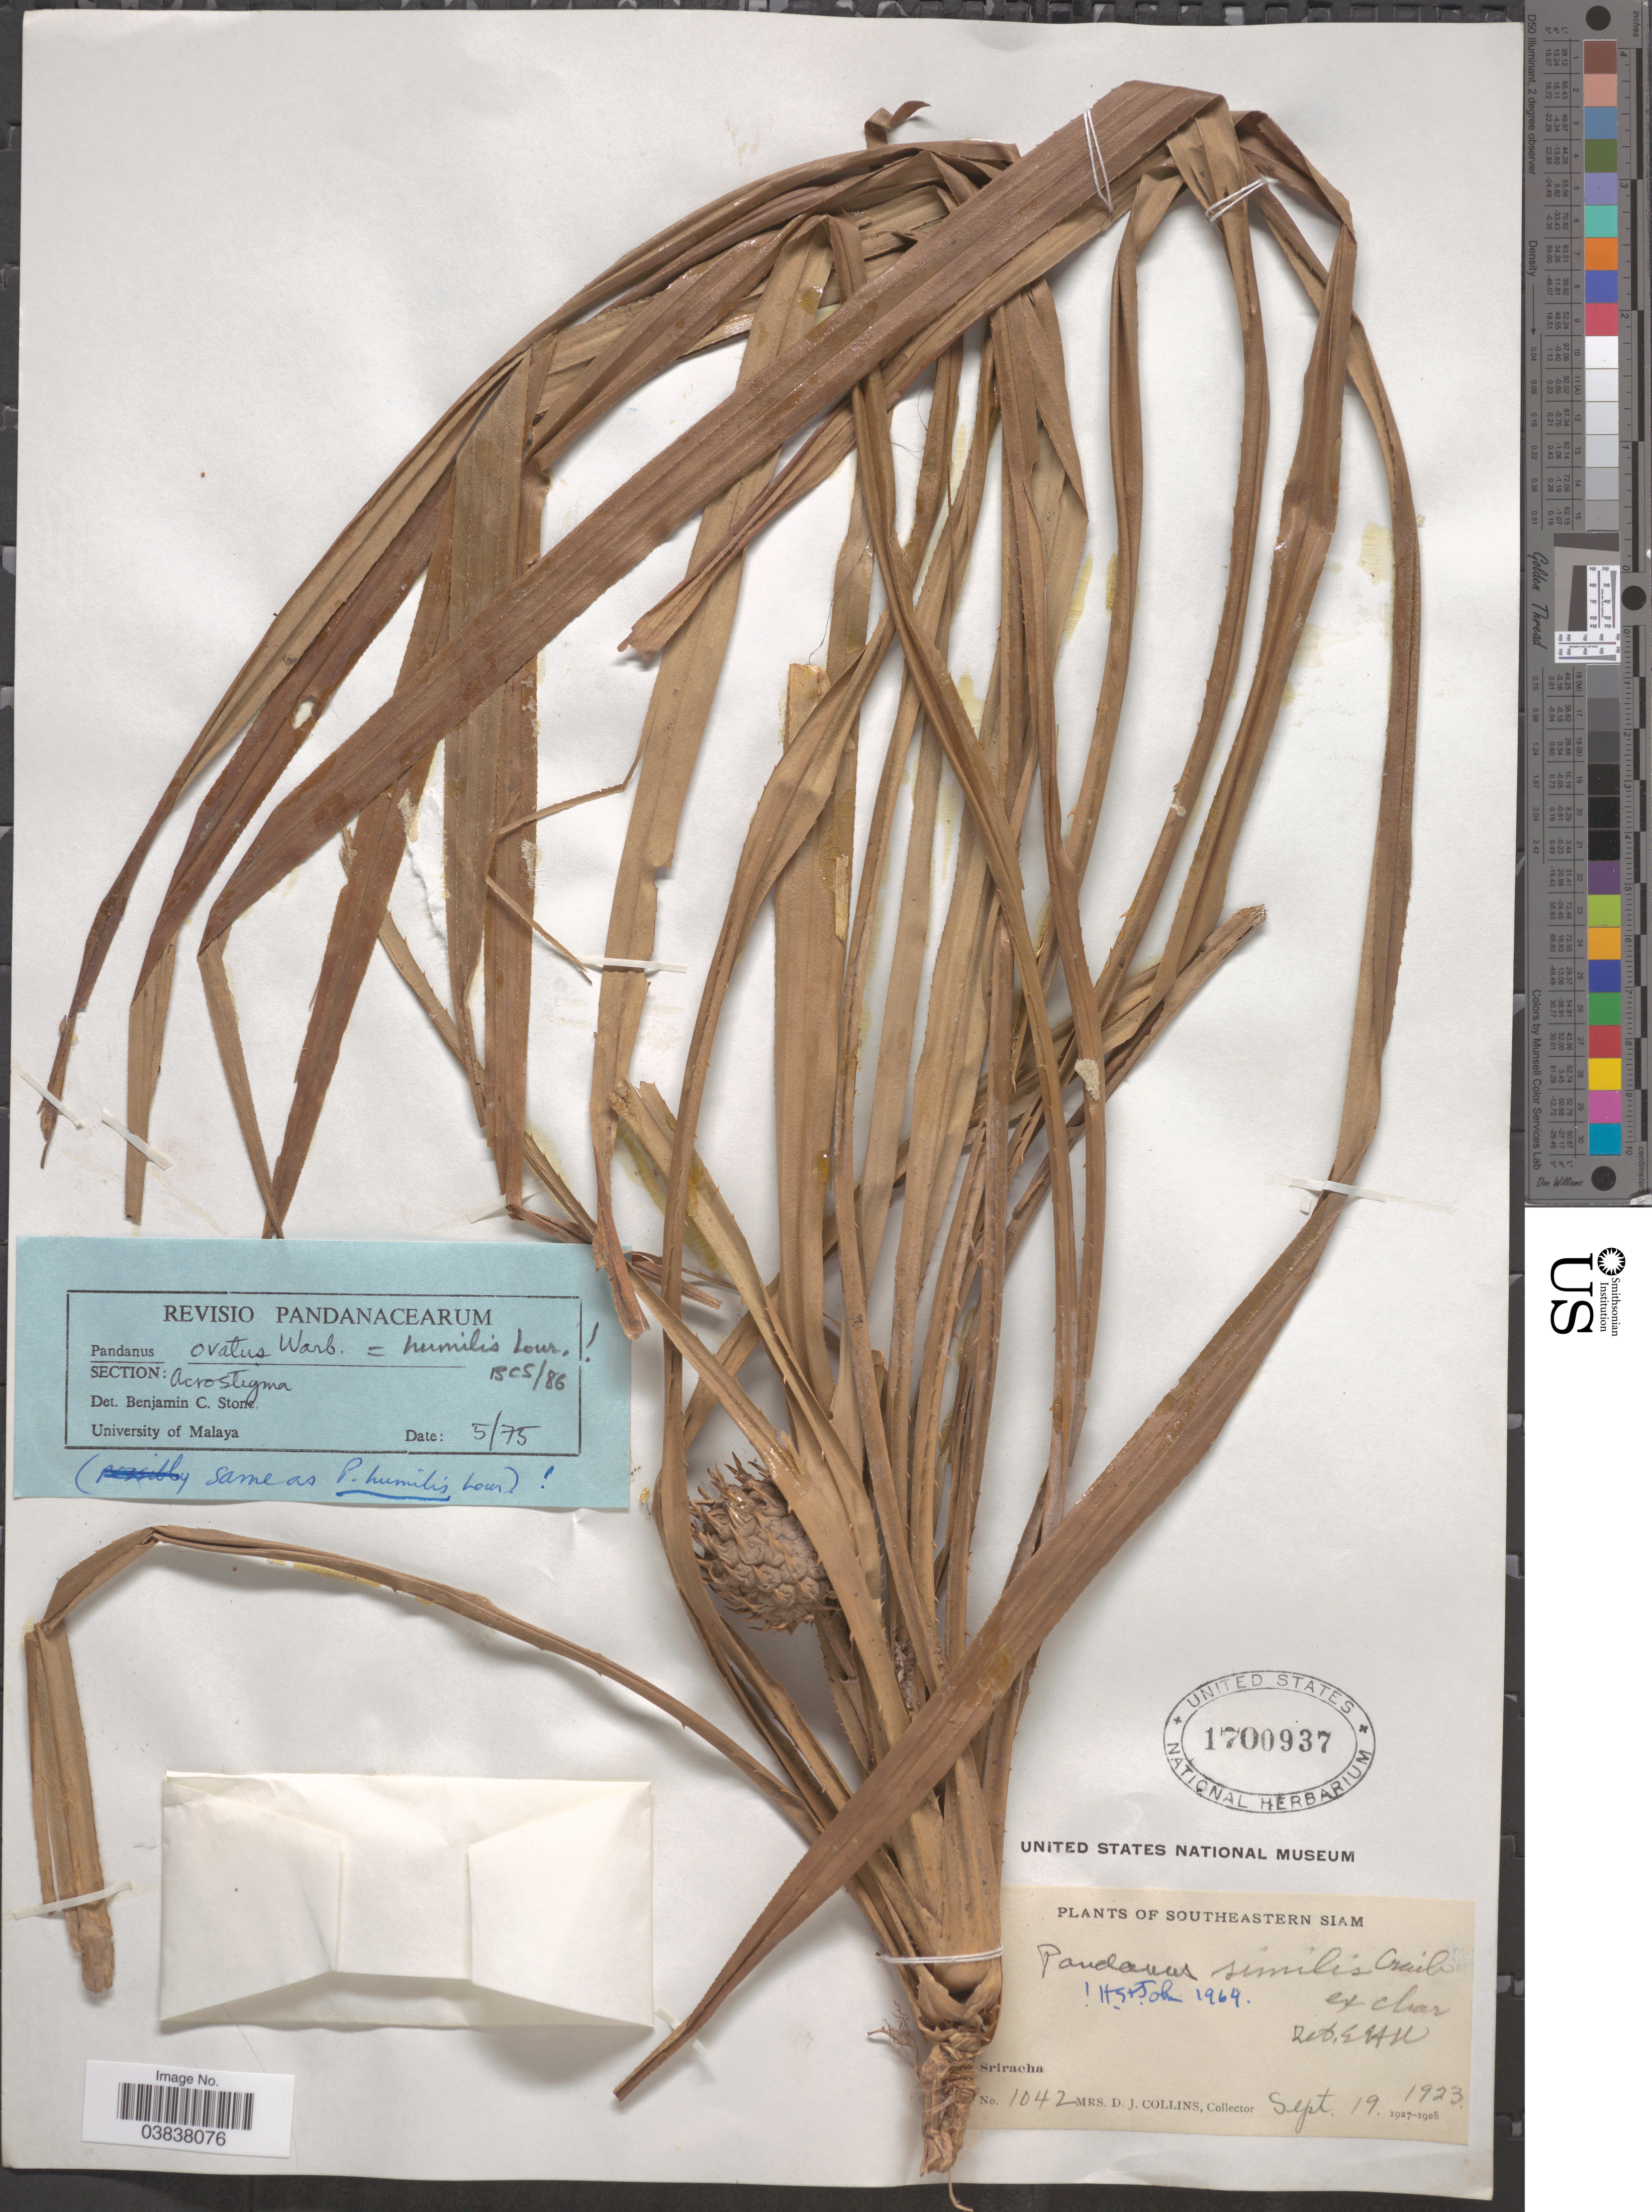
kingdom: Plantae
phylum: Tracheophyta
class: Liliopsida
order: Pandanales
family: Pandanaceae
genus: Pandanus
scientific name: Pandanus humilis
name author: Lour.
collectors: Mrs. D. J. Collins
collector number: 1042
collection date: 1923-09-19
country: Thailand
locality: Southeastern Siam. Sriracha.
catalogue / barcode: US 1700937